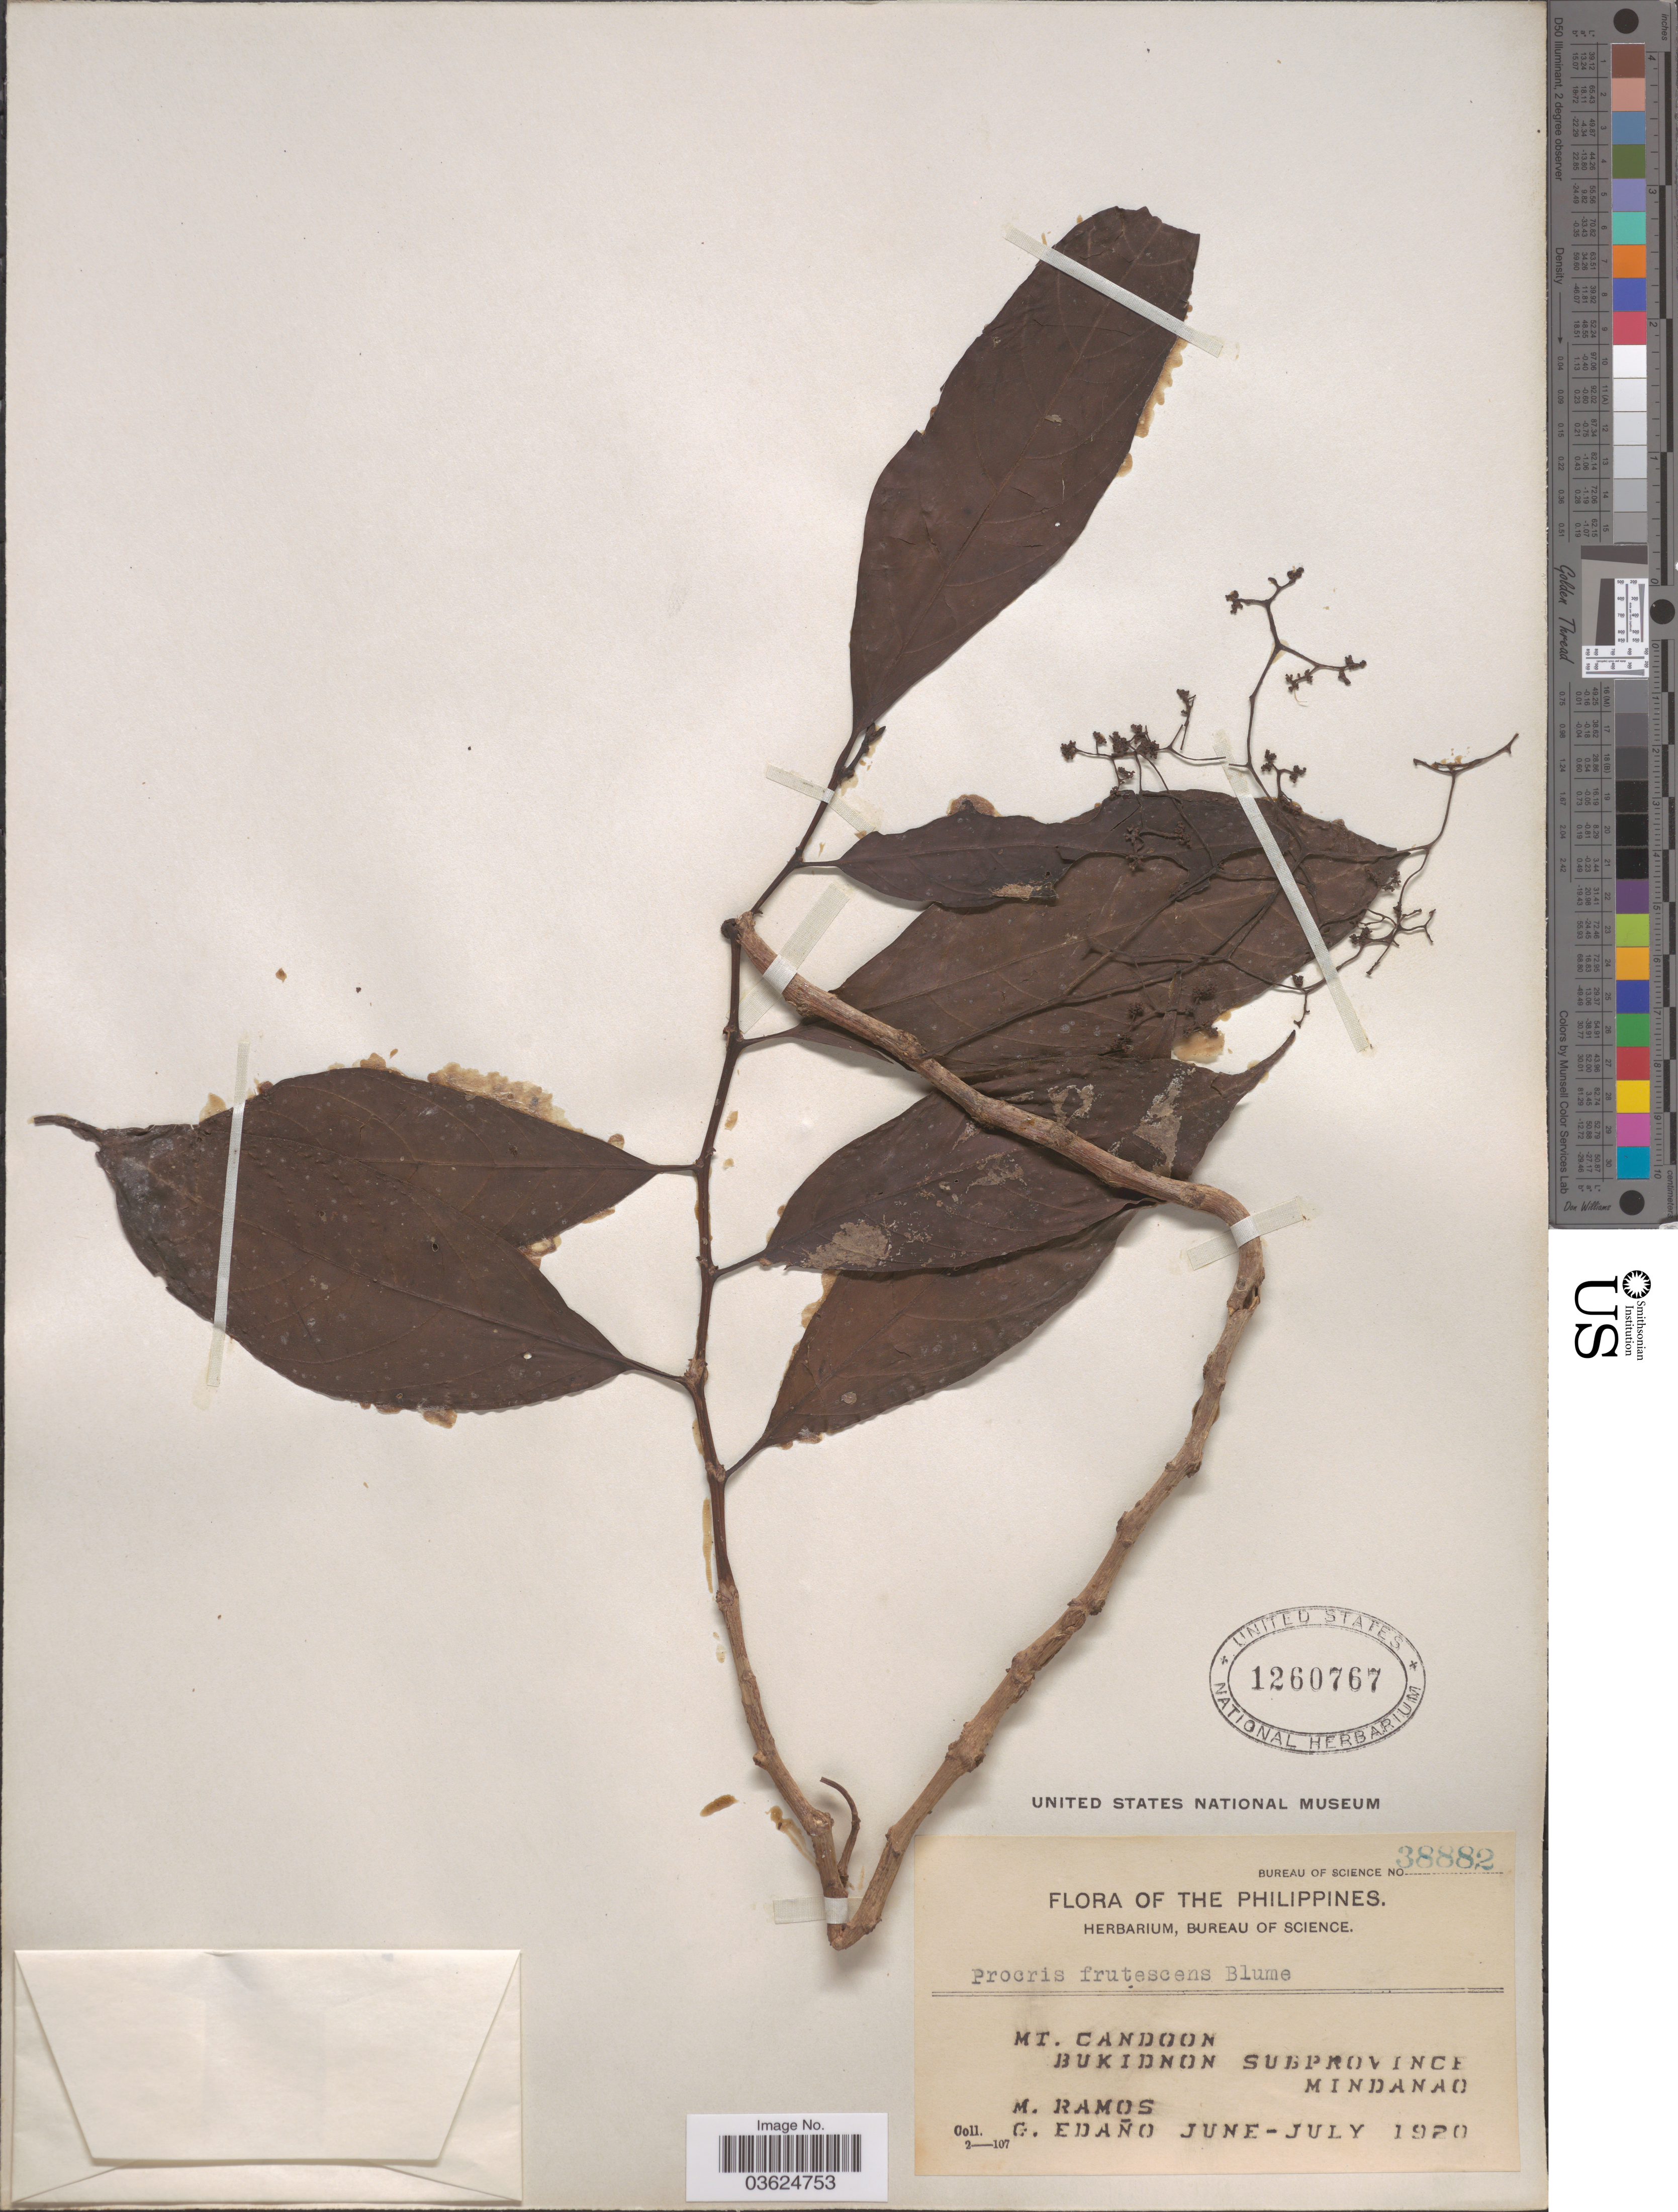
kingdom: Plantae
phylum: Tracheophyta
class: Magnoliopsida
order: Rosales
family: Urticaceae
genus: Procris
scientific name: Procris frutescens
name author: Blume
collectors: M. Ramos & G. Edaño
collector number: Bureau of Science 38882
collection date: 1920-06/1920-07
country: Philippines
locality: Mt. Candoon. Bukidnon Subprovince. Mindanao.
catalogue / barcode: US 1260767